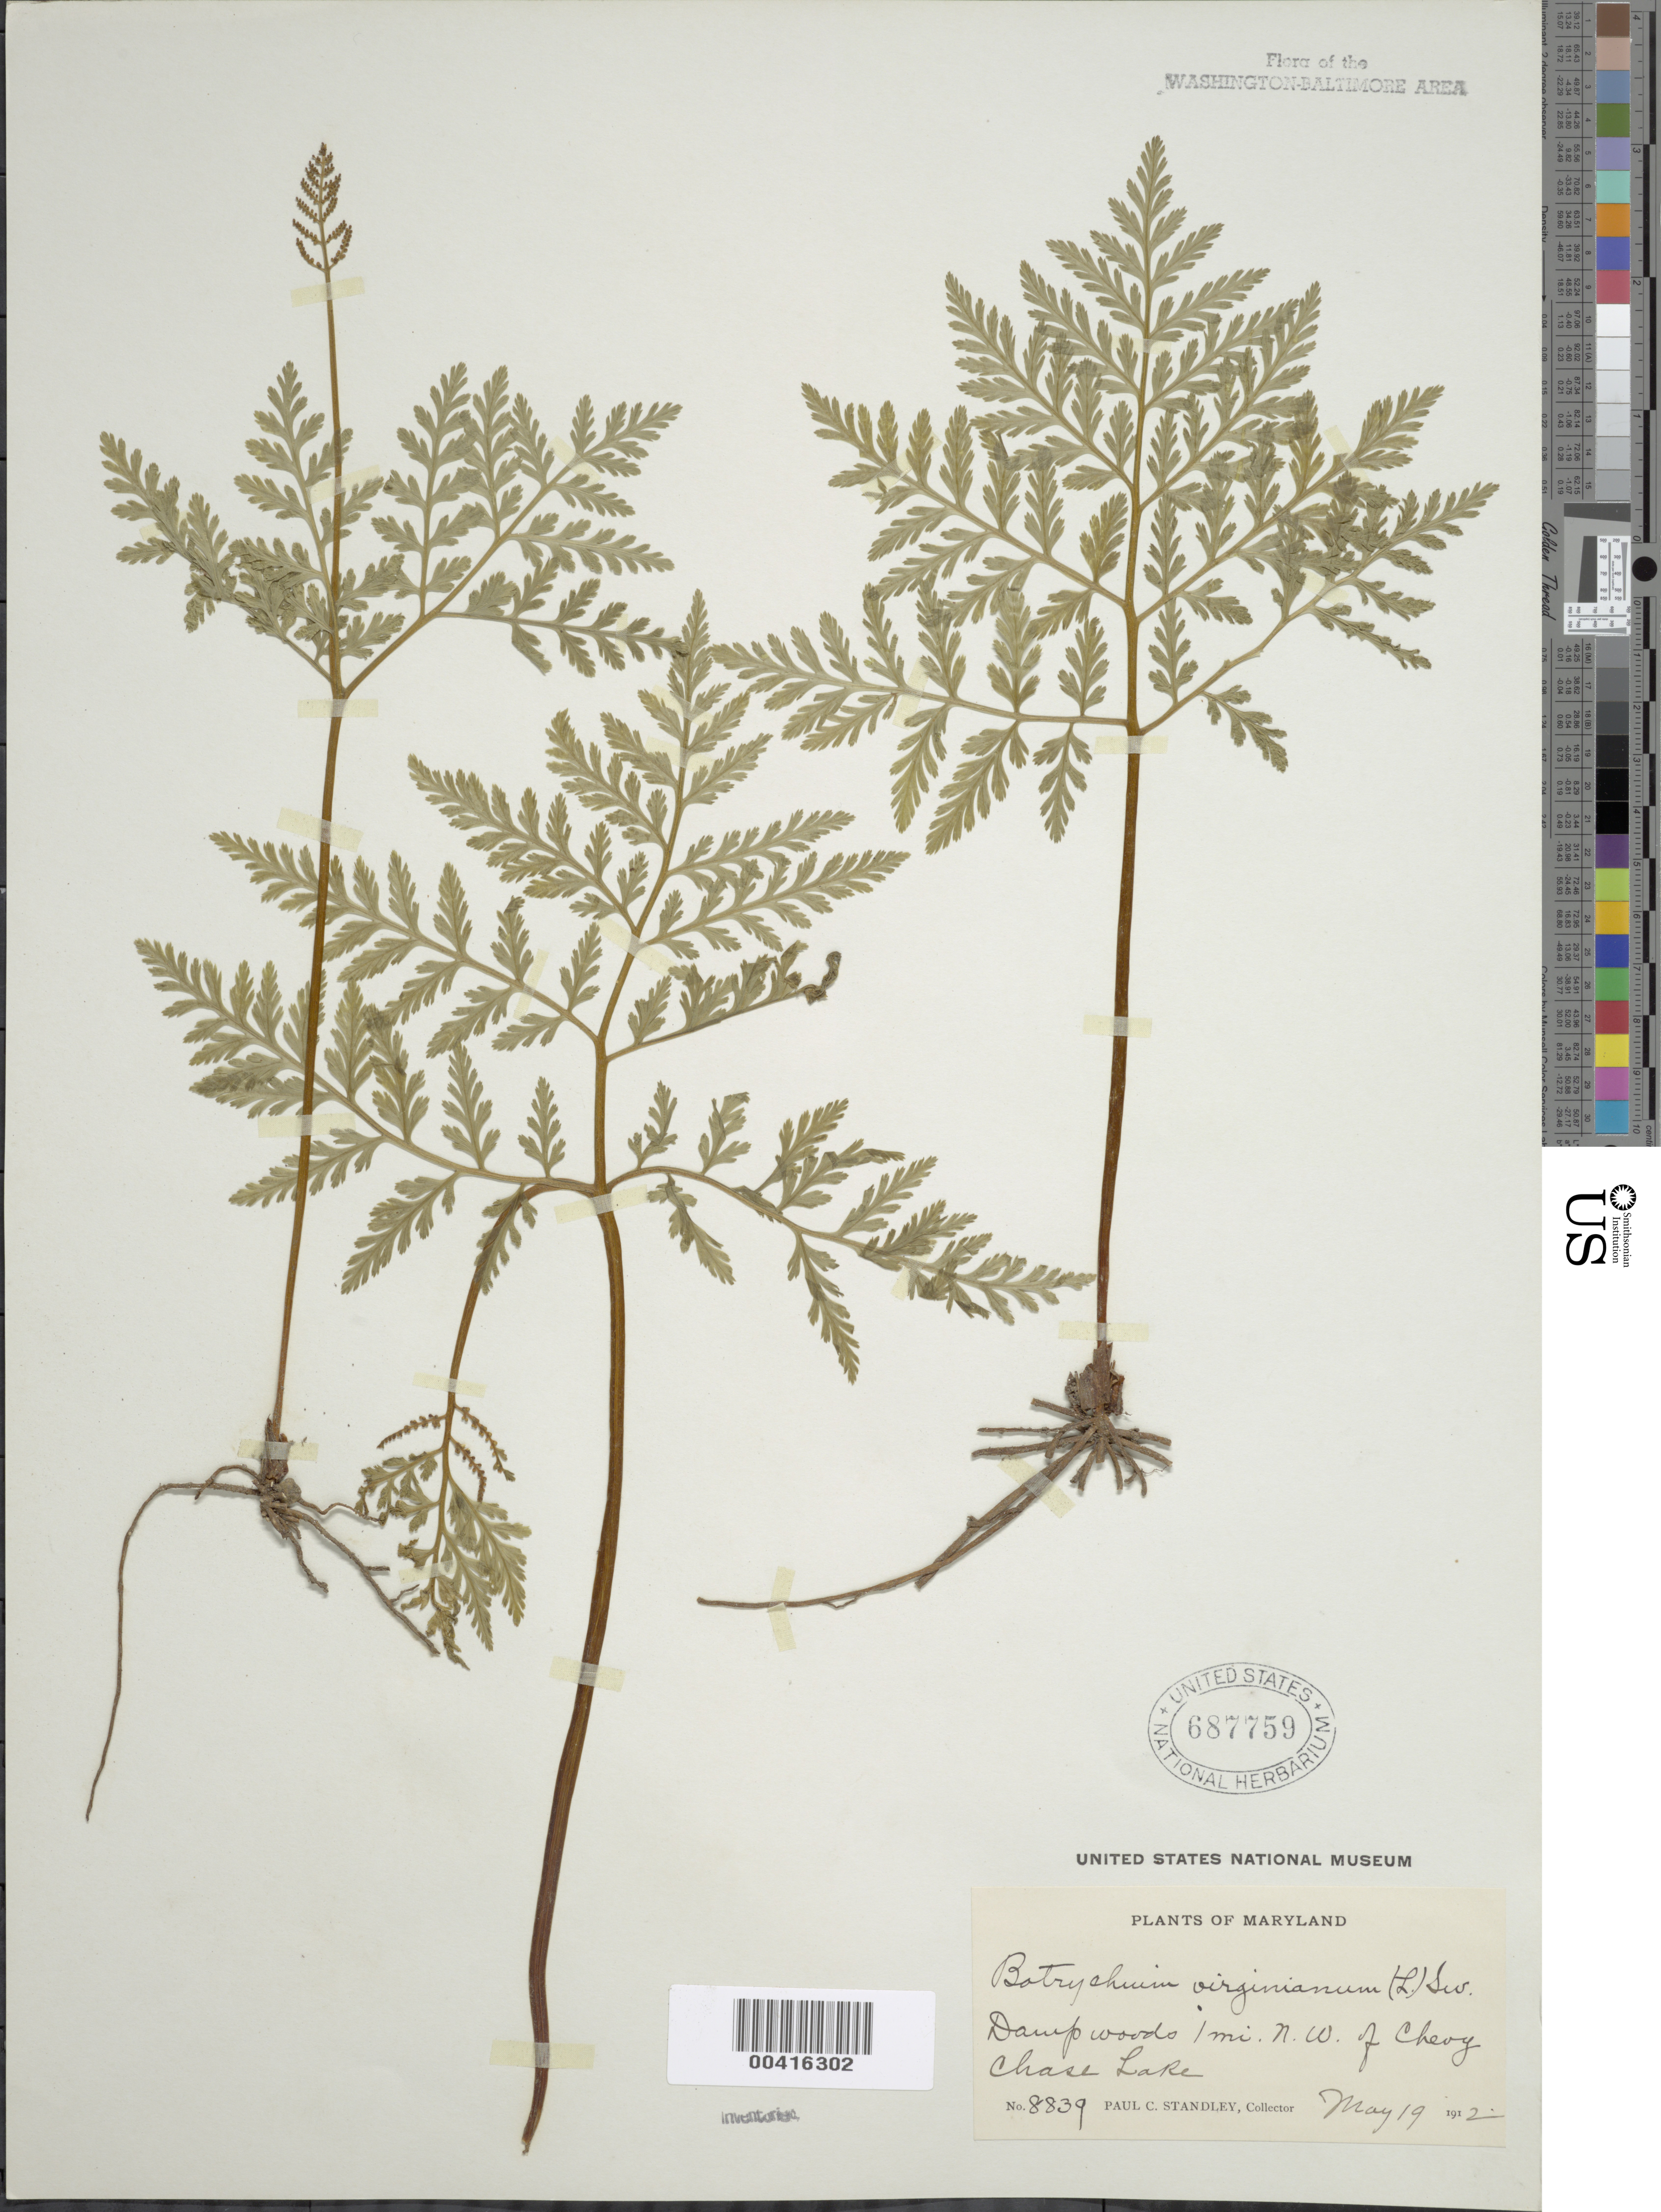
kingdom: Plantae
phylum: Tracheophyta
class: Polypodiopsida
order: Ophioglossales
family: Ophioglossaceae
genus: Botrychium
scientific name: Botrychium virginianum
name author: (L.) Sw.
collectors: P. C. Standley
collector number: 8839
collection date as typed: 19 May 1912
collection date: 1912-05-19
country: United States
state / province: Maryland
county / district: Montgomery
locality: Northwest of Chevy Chase Lake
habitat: Damp woods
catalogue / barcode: US 687759